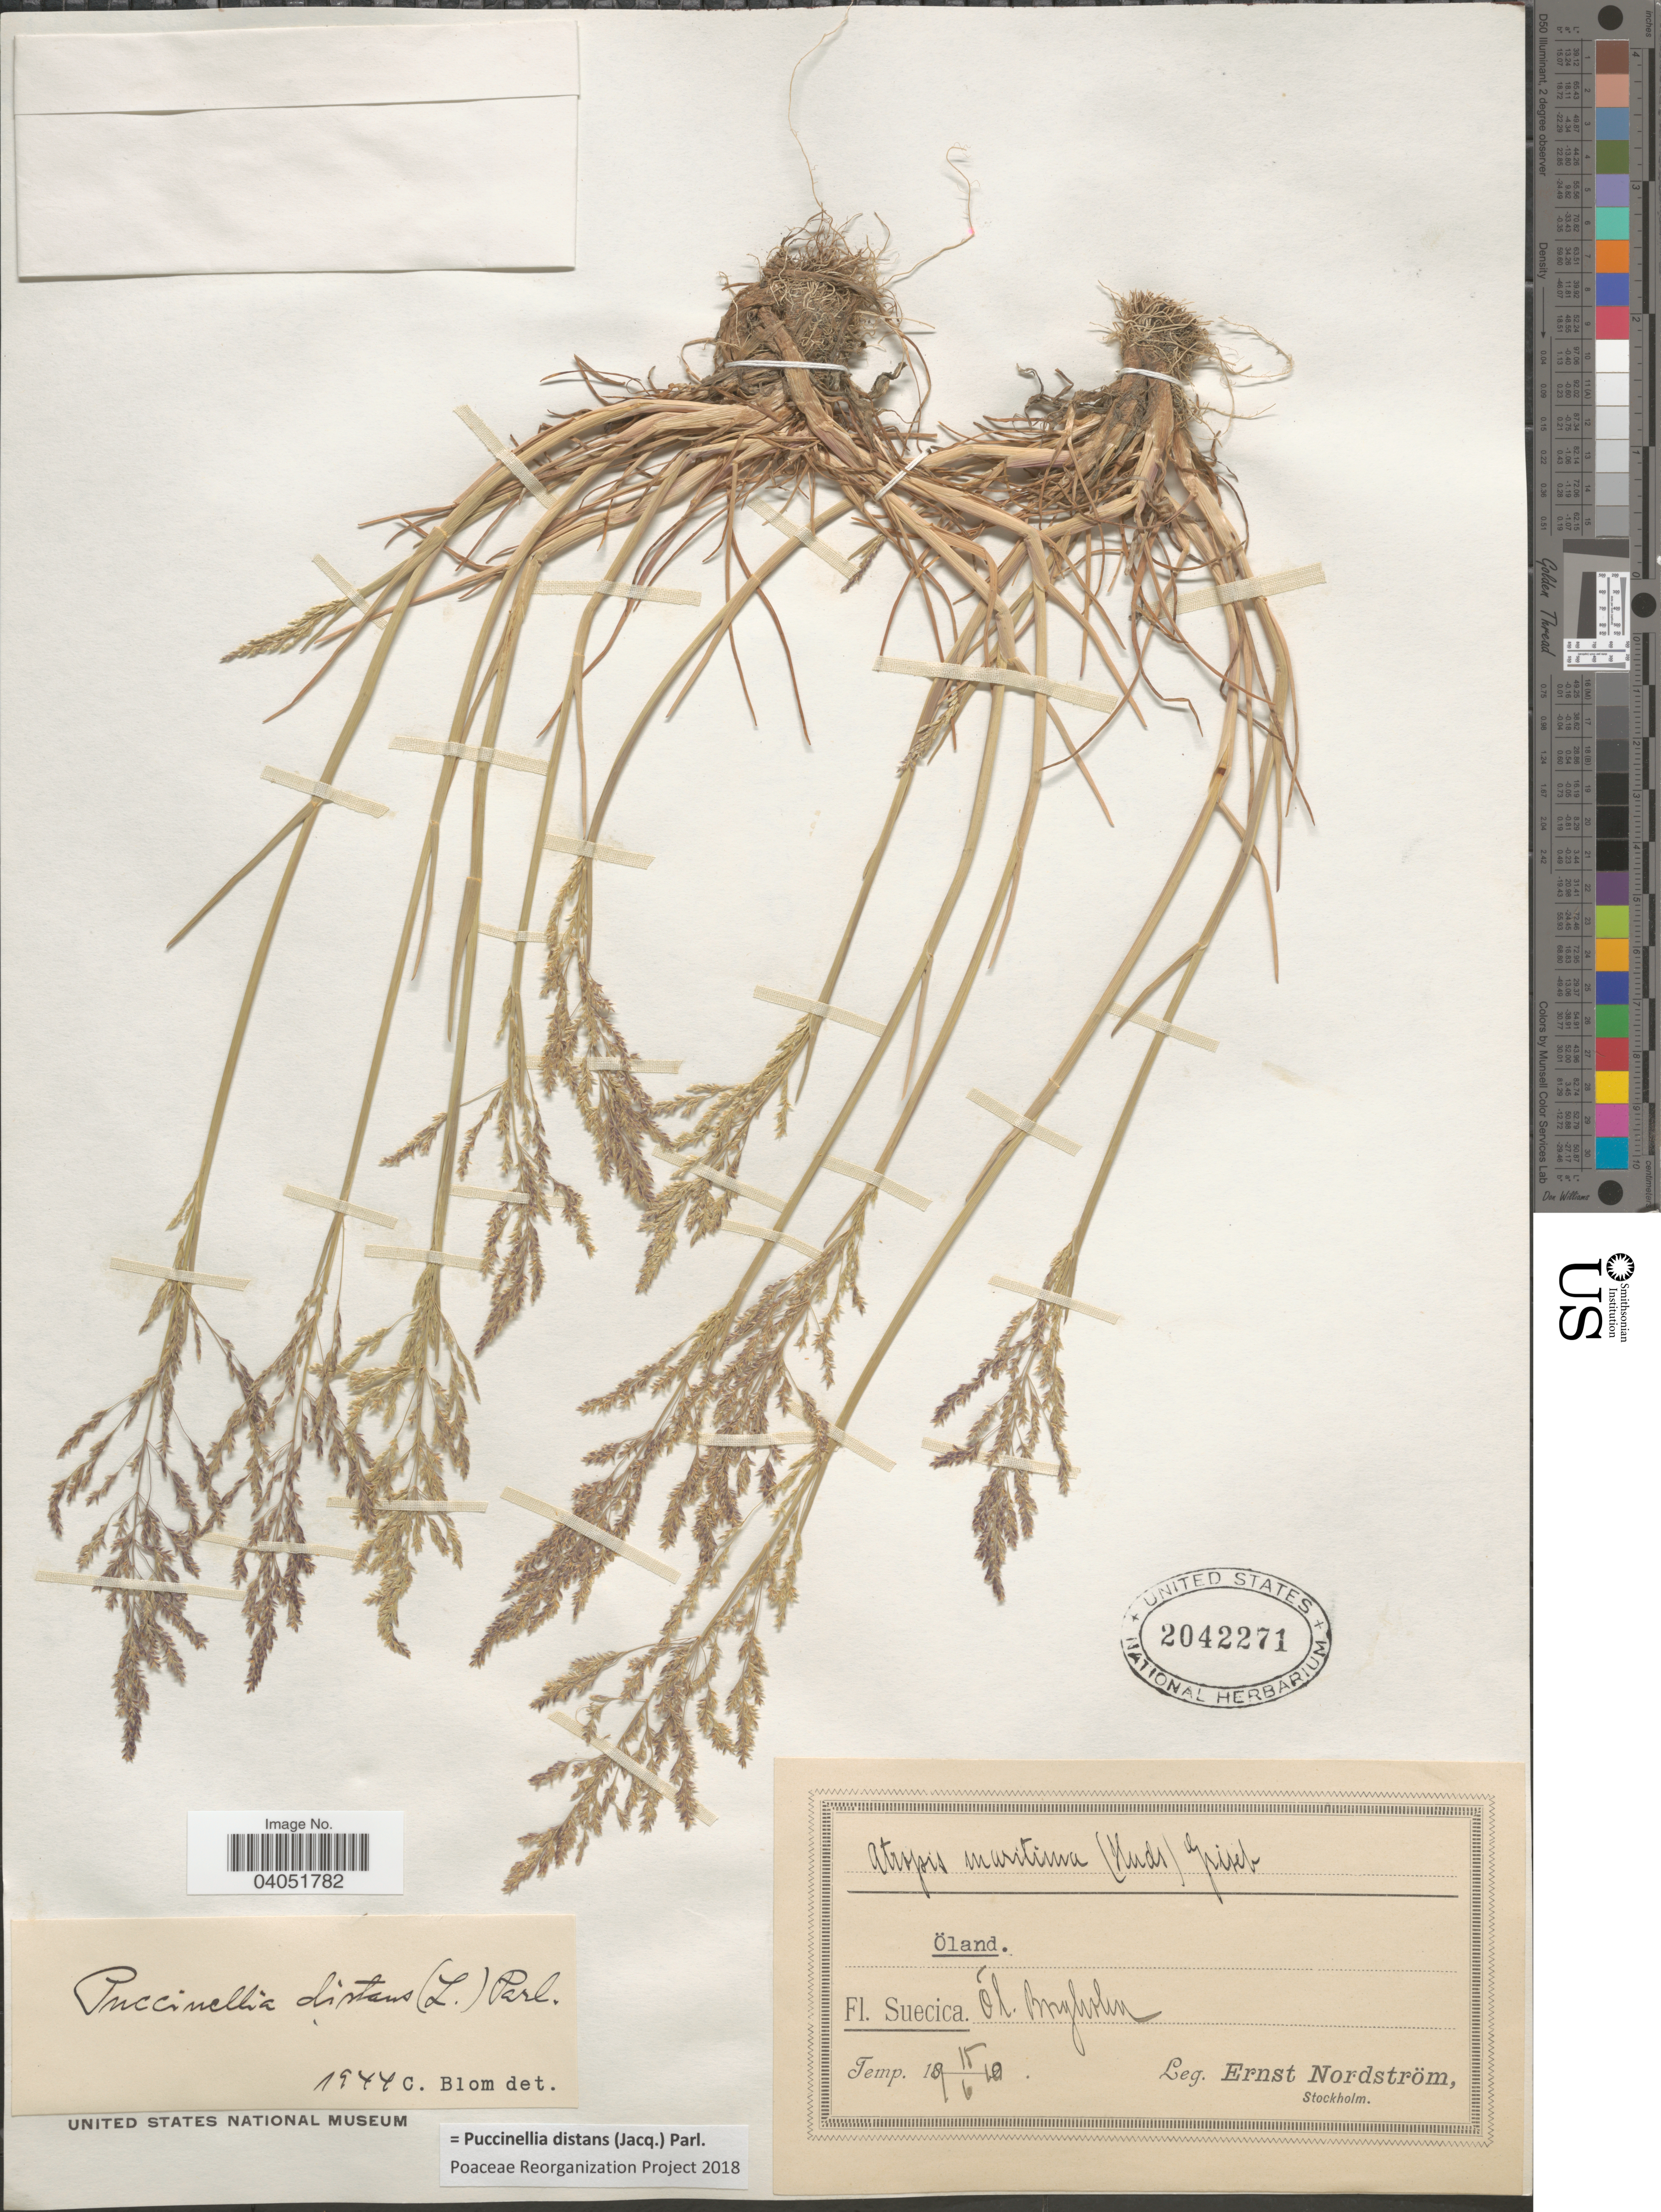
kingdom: Plantae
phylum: Tracheophyta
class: Liliopsida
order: Poales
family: Poaceae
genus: Puccinellia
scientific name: Puccinellia distans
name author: (Jacq.) Parl.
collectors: E. Nordström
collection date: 1910-06-15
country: Sweden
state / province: Kalmar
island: Oland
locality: Öland. Suecica. Ól. Borgholm.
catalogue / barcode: US 2042271